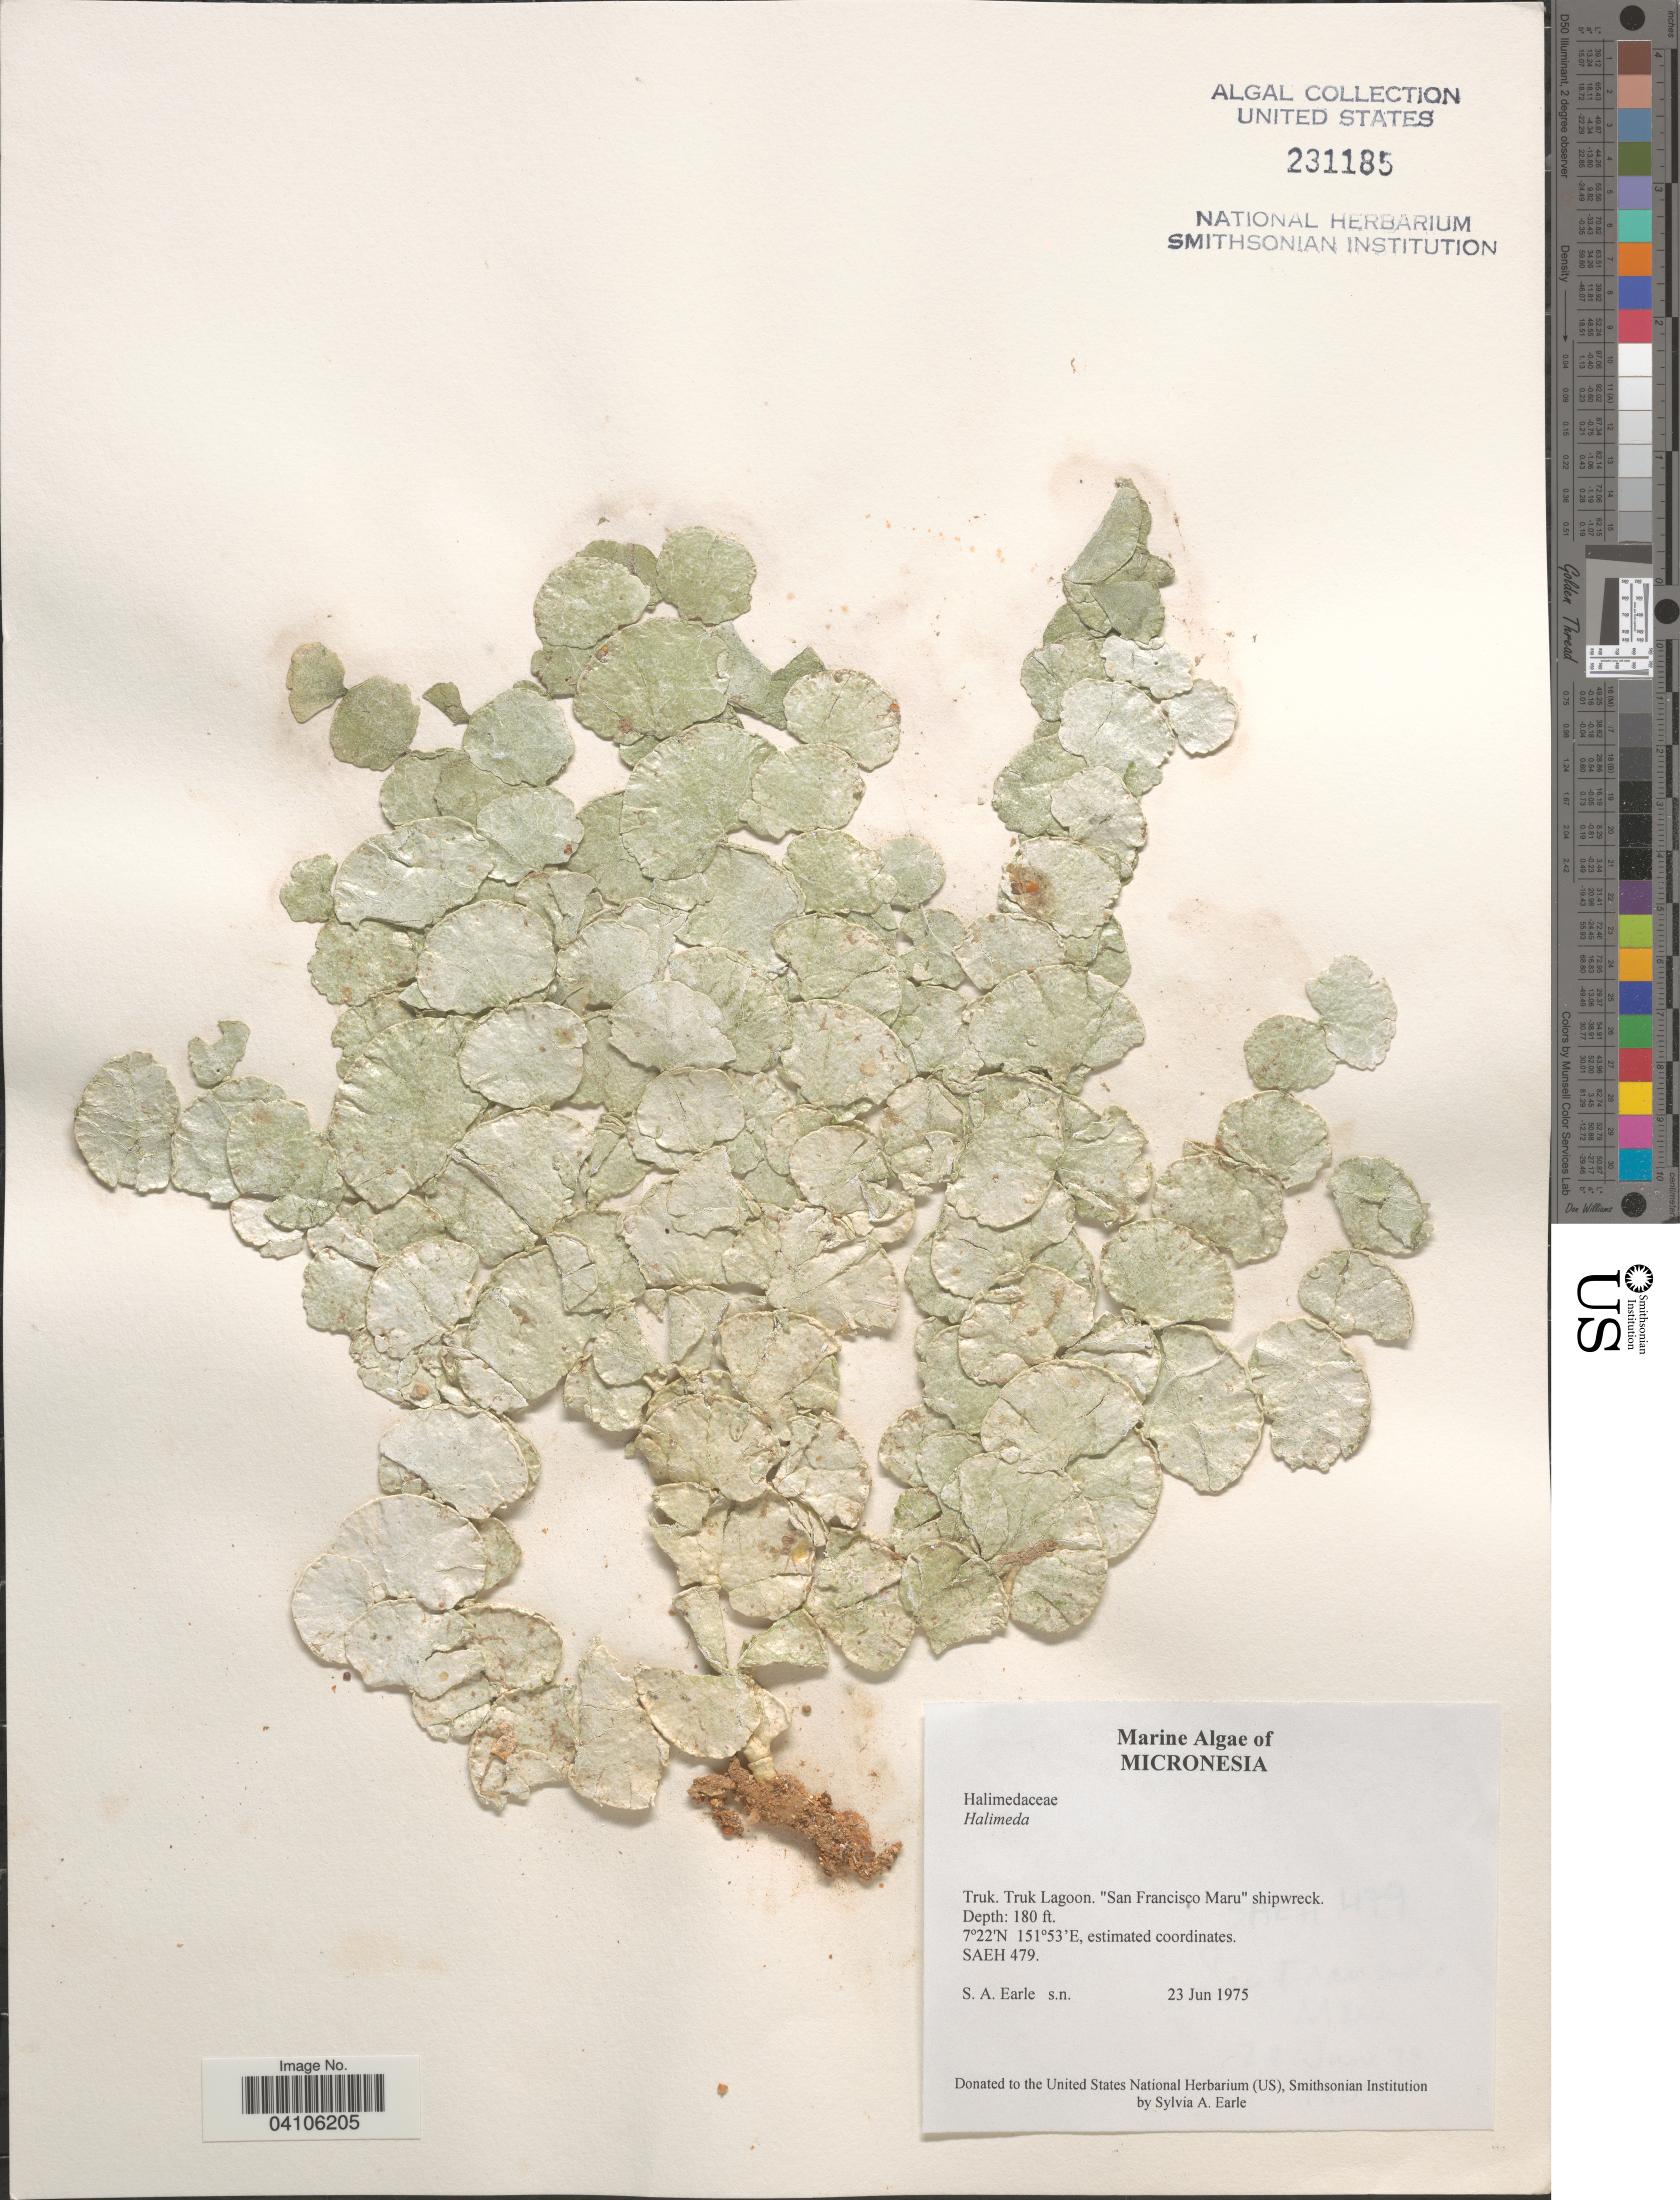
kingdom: Plantae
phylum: Chlorophyta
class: Ulvophyceae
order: Bryopsidales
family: Halimedaceae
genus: Halimeda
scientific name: Halimeda sp.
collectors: S. A. Earle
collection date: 1975-06-23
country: Micronesia, Federated States of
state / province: Truk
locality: Truk Lagoon. "San Francisco Maru" shipwreck. SAEH 479.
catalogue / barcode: US 231185